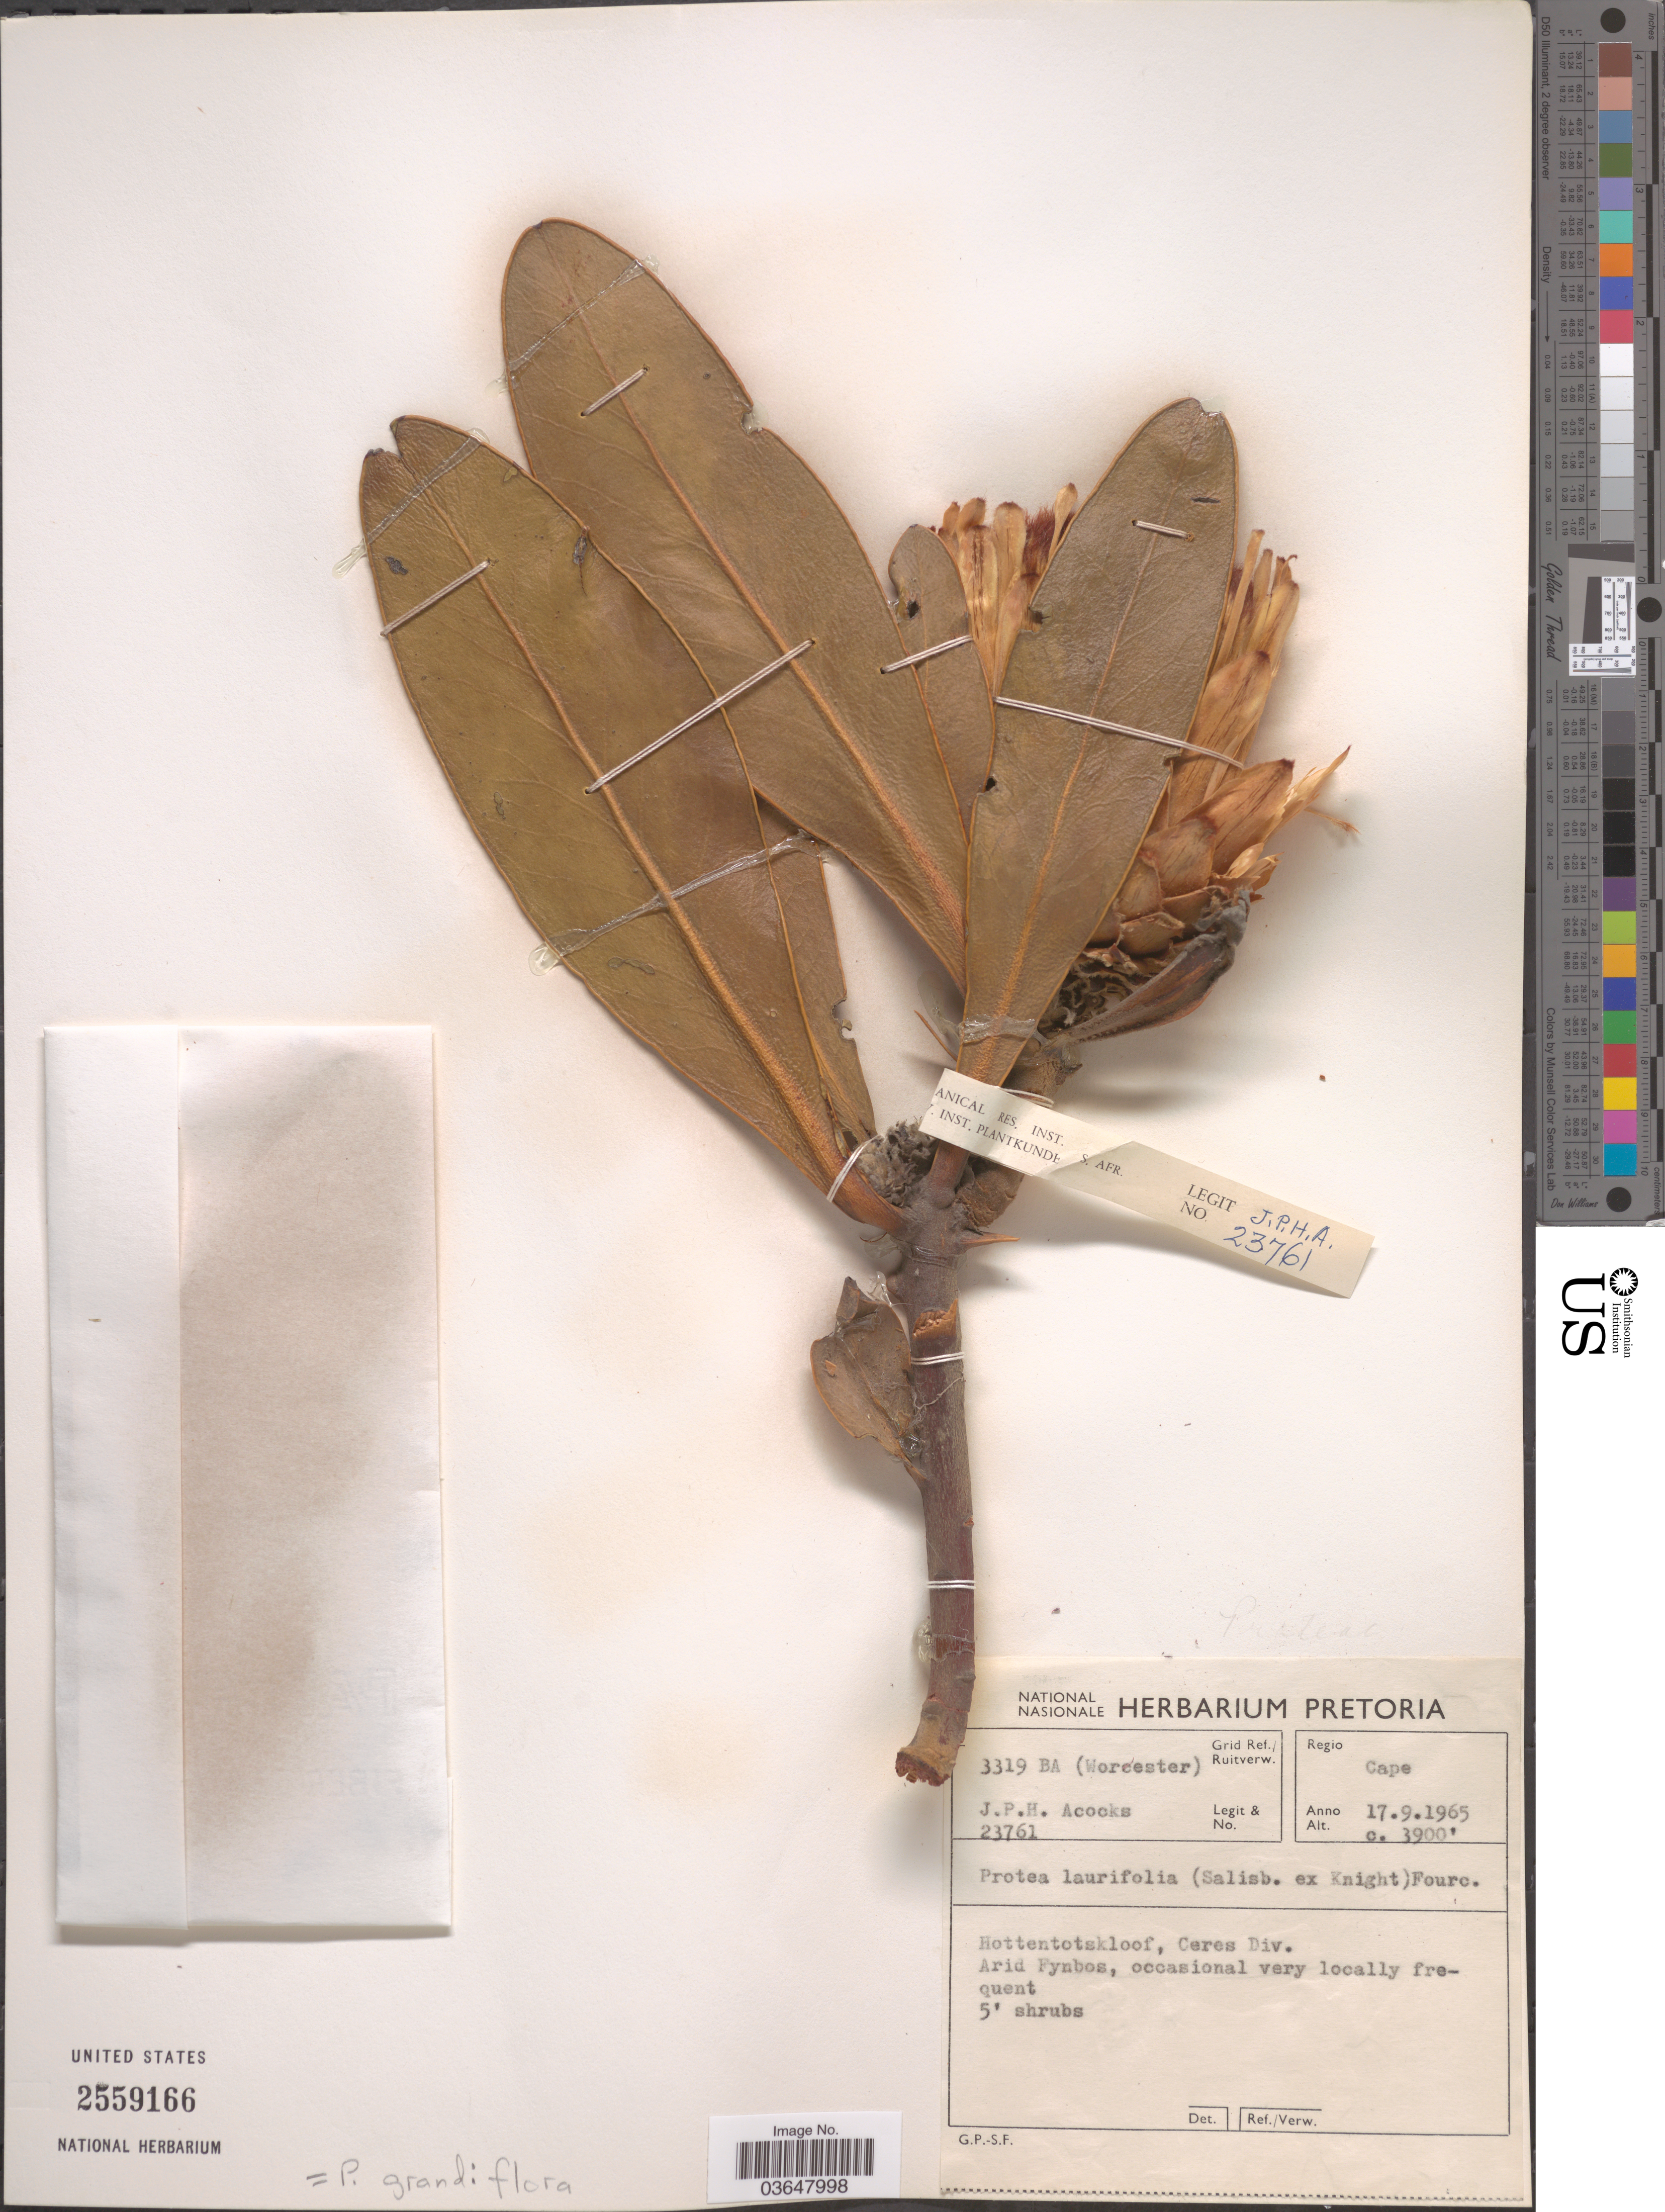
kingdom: Plantae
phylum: Tracheophyta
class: Magnoliopsida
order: Proteales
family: Proteaceae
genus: Protea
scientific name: Protea grandiflora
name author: Kuntze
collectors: J. P. Acocks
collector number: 23761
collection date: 1965-09-17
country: South Africa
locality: Grid Ref./Ruitverw. 3319 BA (Worcester). Regio Cape. Hottentotskloof, Ceres Div. Arid Fynbos.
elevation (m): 1189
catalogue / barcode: US 2559166